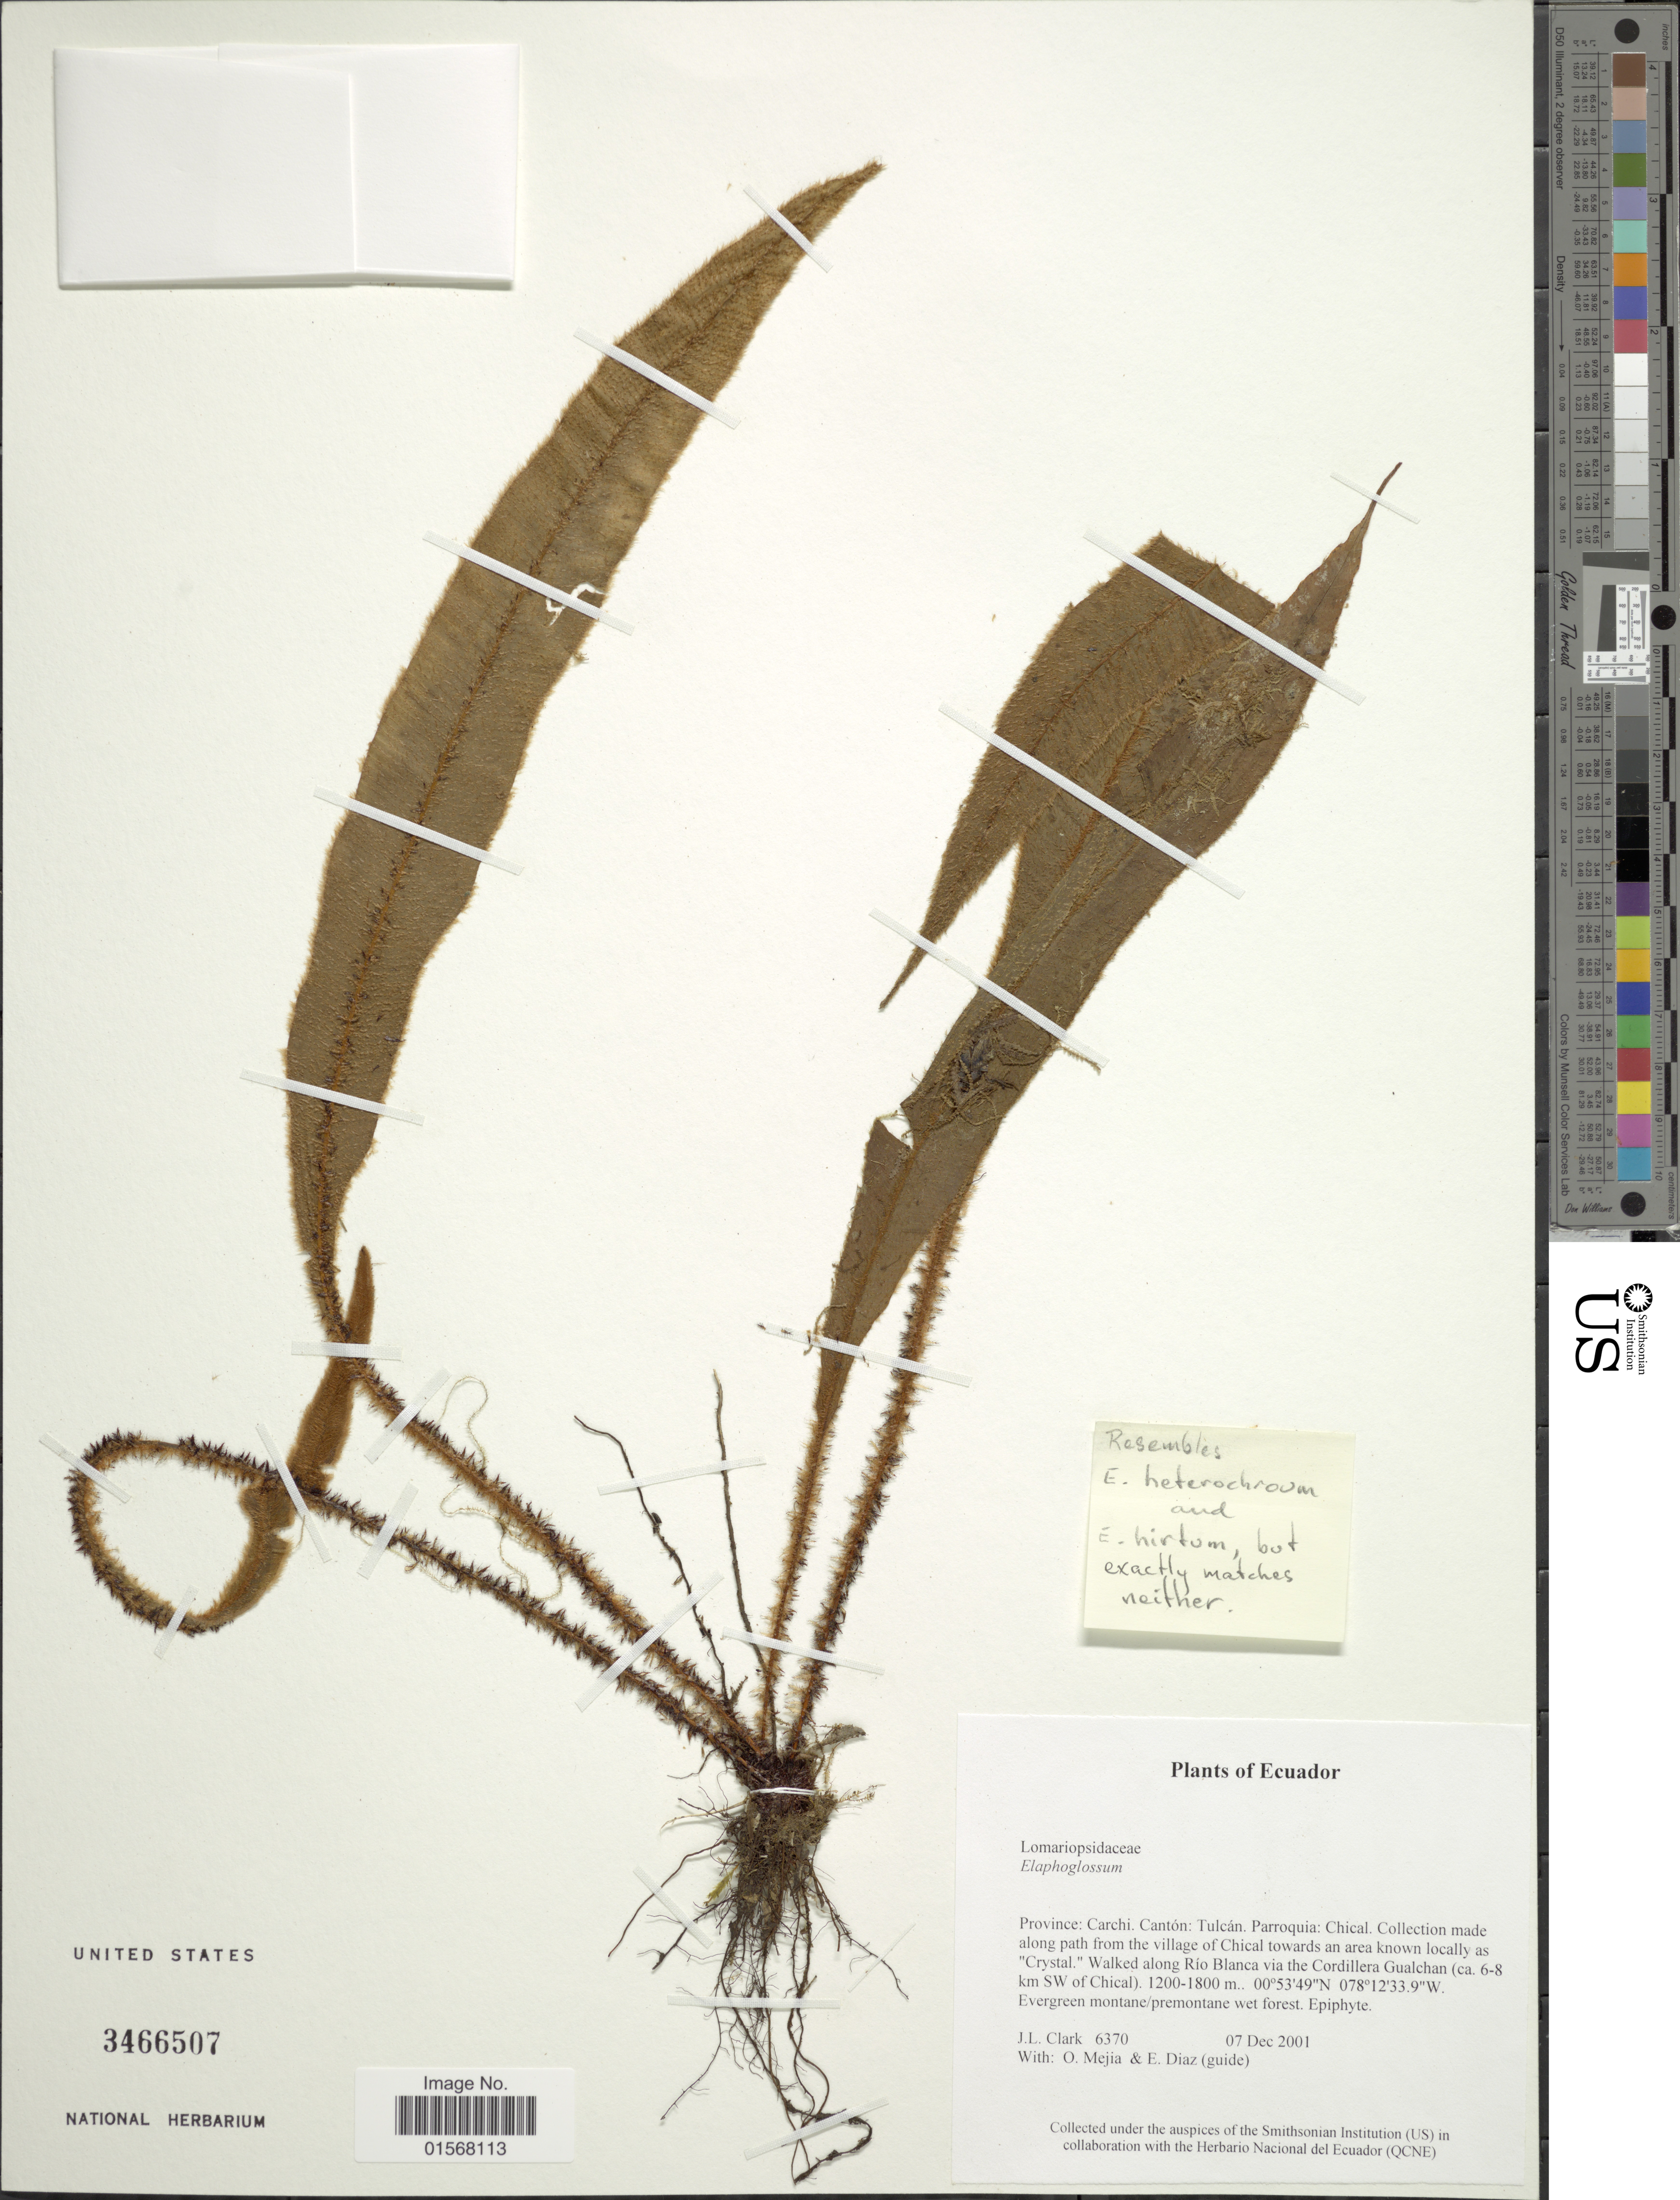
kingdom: Plantae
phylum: Tracheophyta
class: Polypodiopsida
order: Polypodiales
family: Dryopteridaceae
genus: Elaphoglossum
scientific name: Elaphoglossum sp.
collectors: J. L. Clark, O. Mejia & E. Diaz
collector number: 6370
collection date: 2001-12-07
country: Ecuador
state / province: Carchi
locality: Province: Carchi, Canton: Tulcan, Parroquia: Chical, collection made along path from the village of Chical towards an are known locally as "Crystal", walked along Rio Blanca via the Cordillera Gualchan (ca. 6-8 km SW of Chical)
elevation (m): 1200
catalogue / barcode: US 3466507